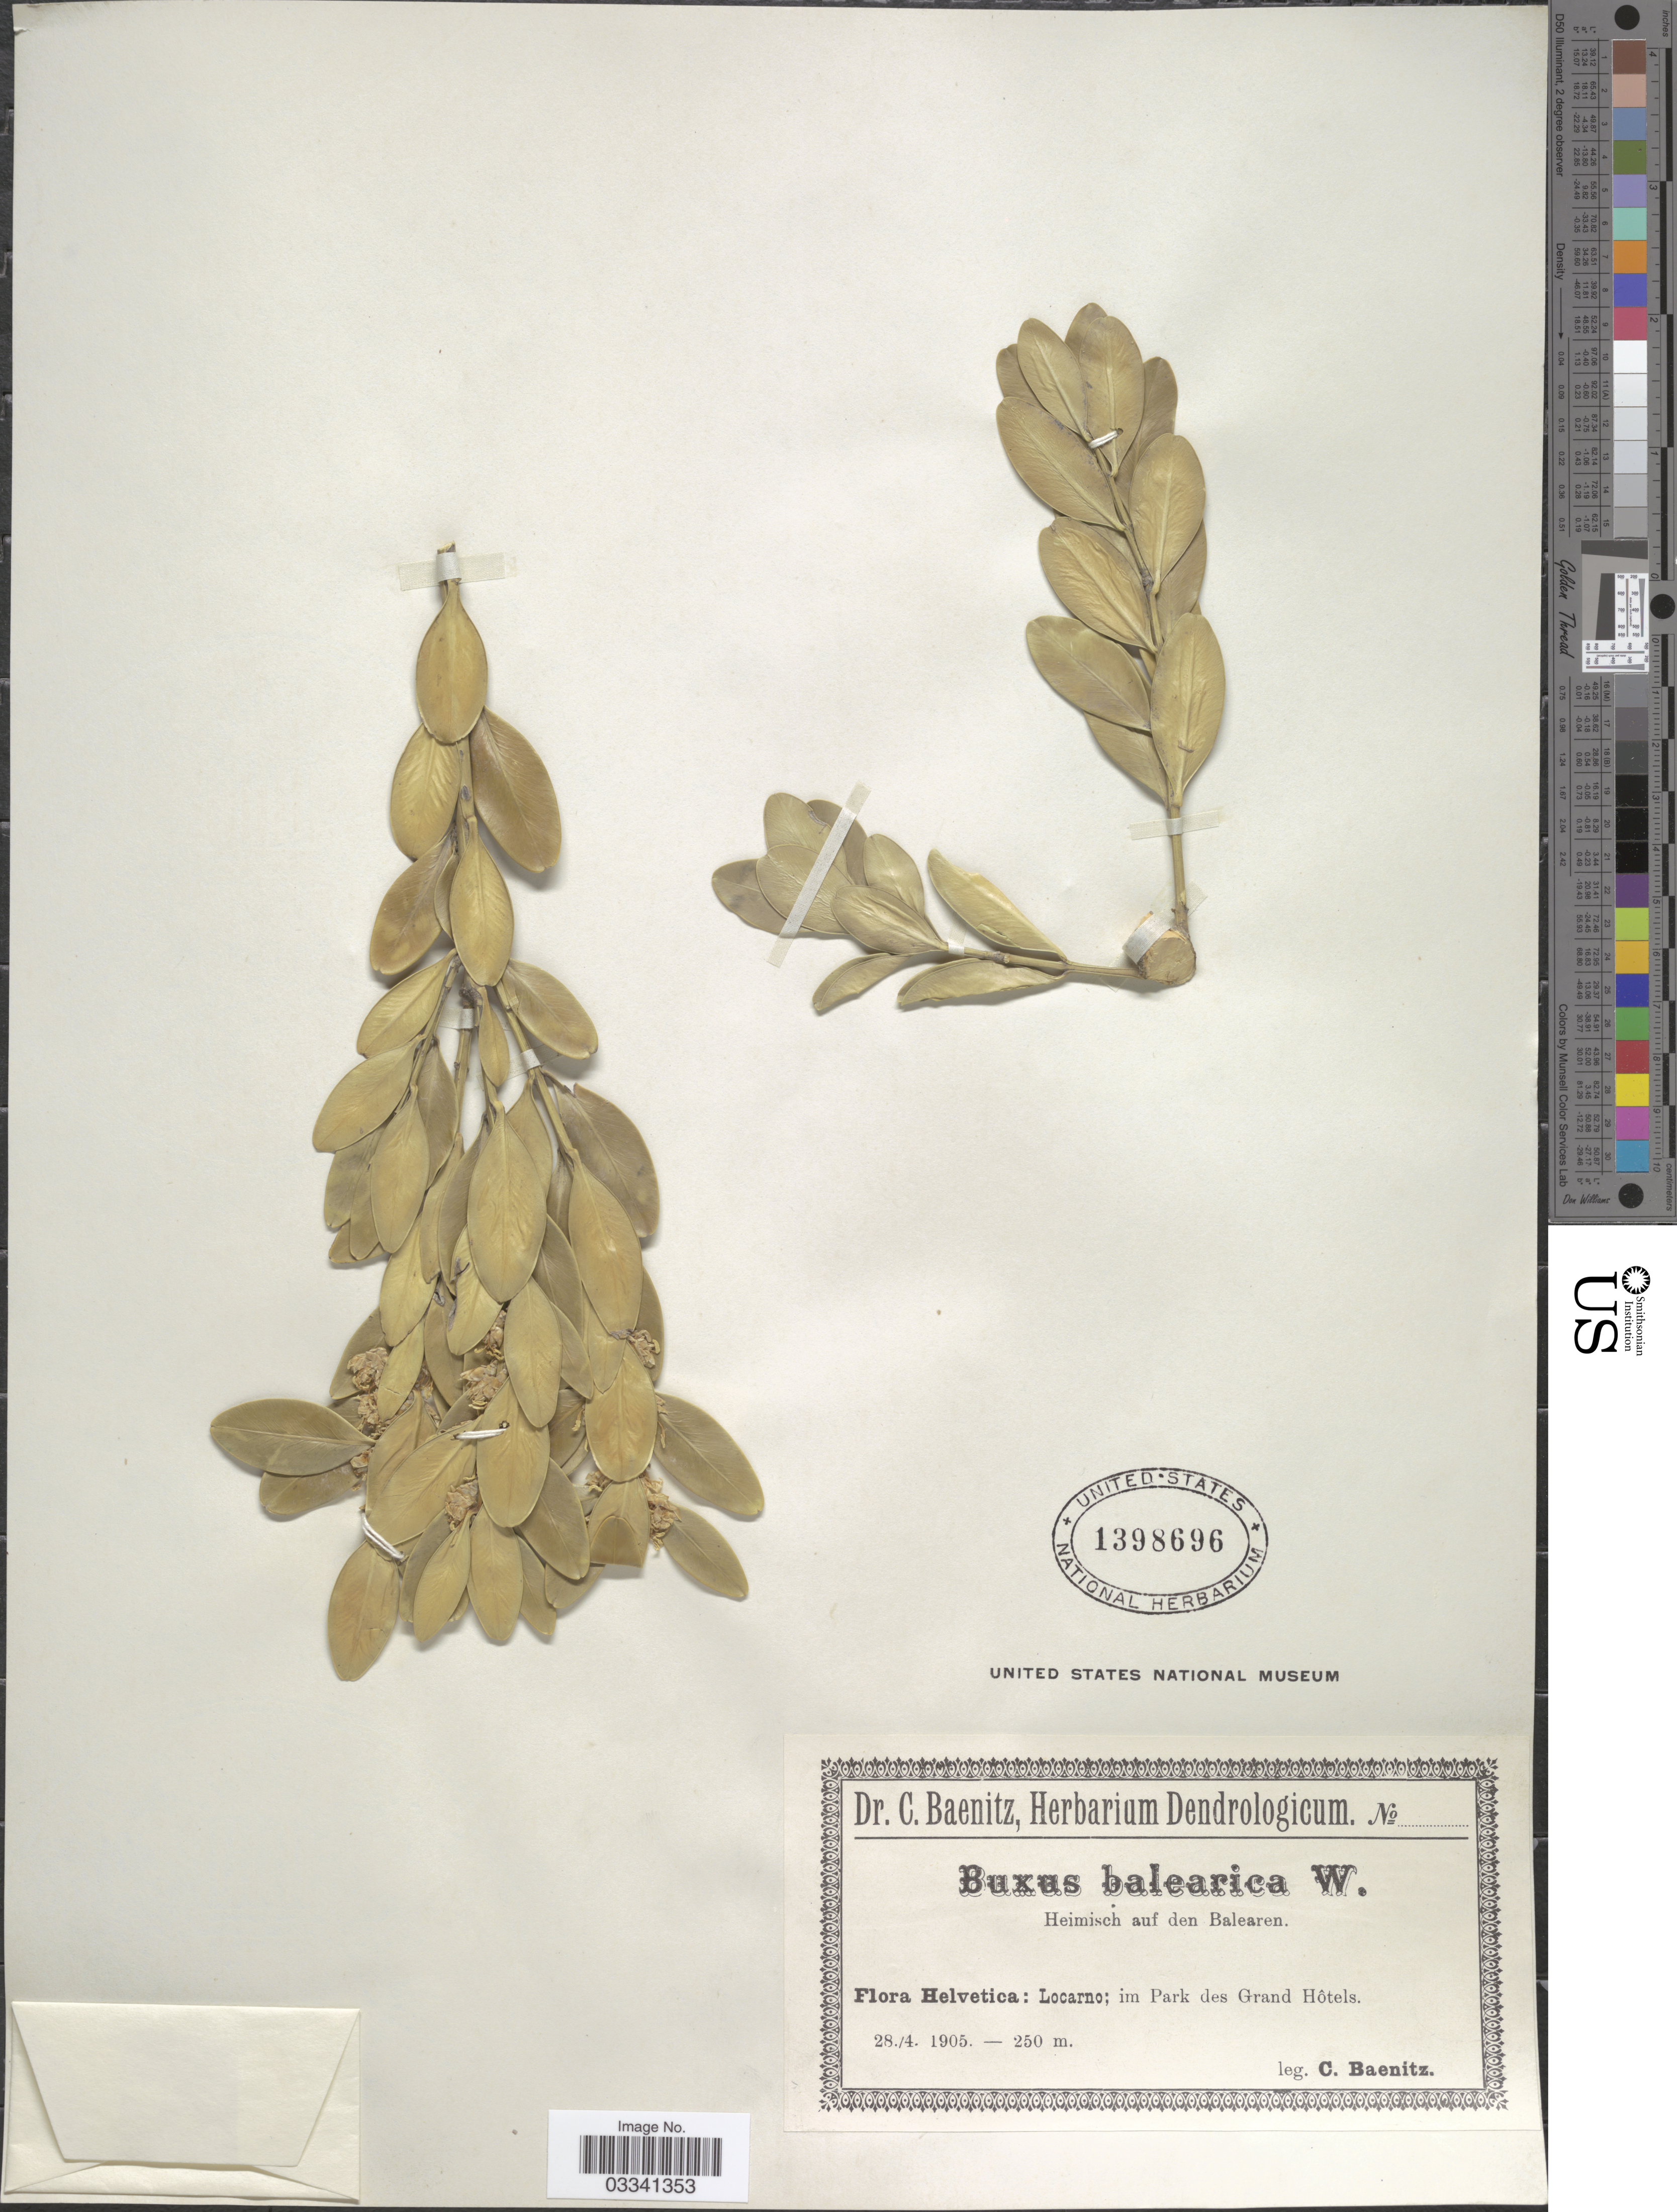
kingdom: Plantae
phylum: Tracheophyta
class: Magnoliopsida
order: Buxales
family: Buxaceae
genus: Buxus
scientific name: Buxus balearica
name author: Lam.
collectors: C. G. Baenitz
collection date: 1905-04-28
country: Switzerland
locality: Helvetica: Locarno; im Park des Grand Hôtels.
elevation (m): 250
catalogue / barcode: US 1398696